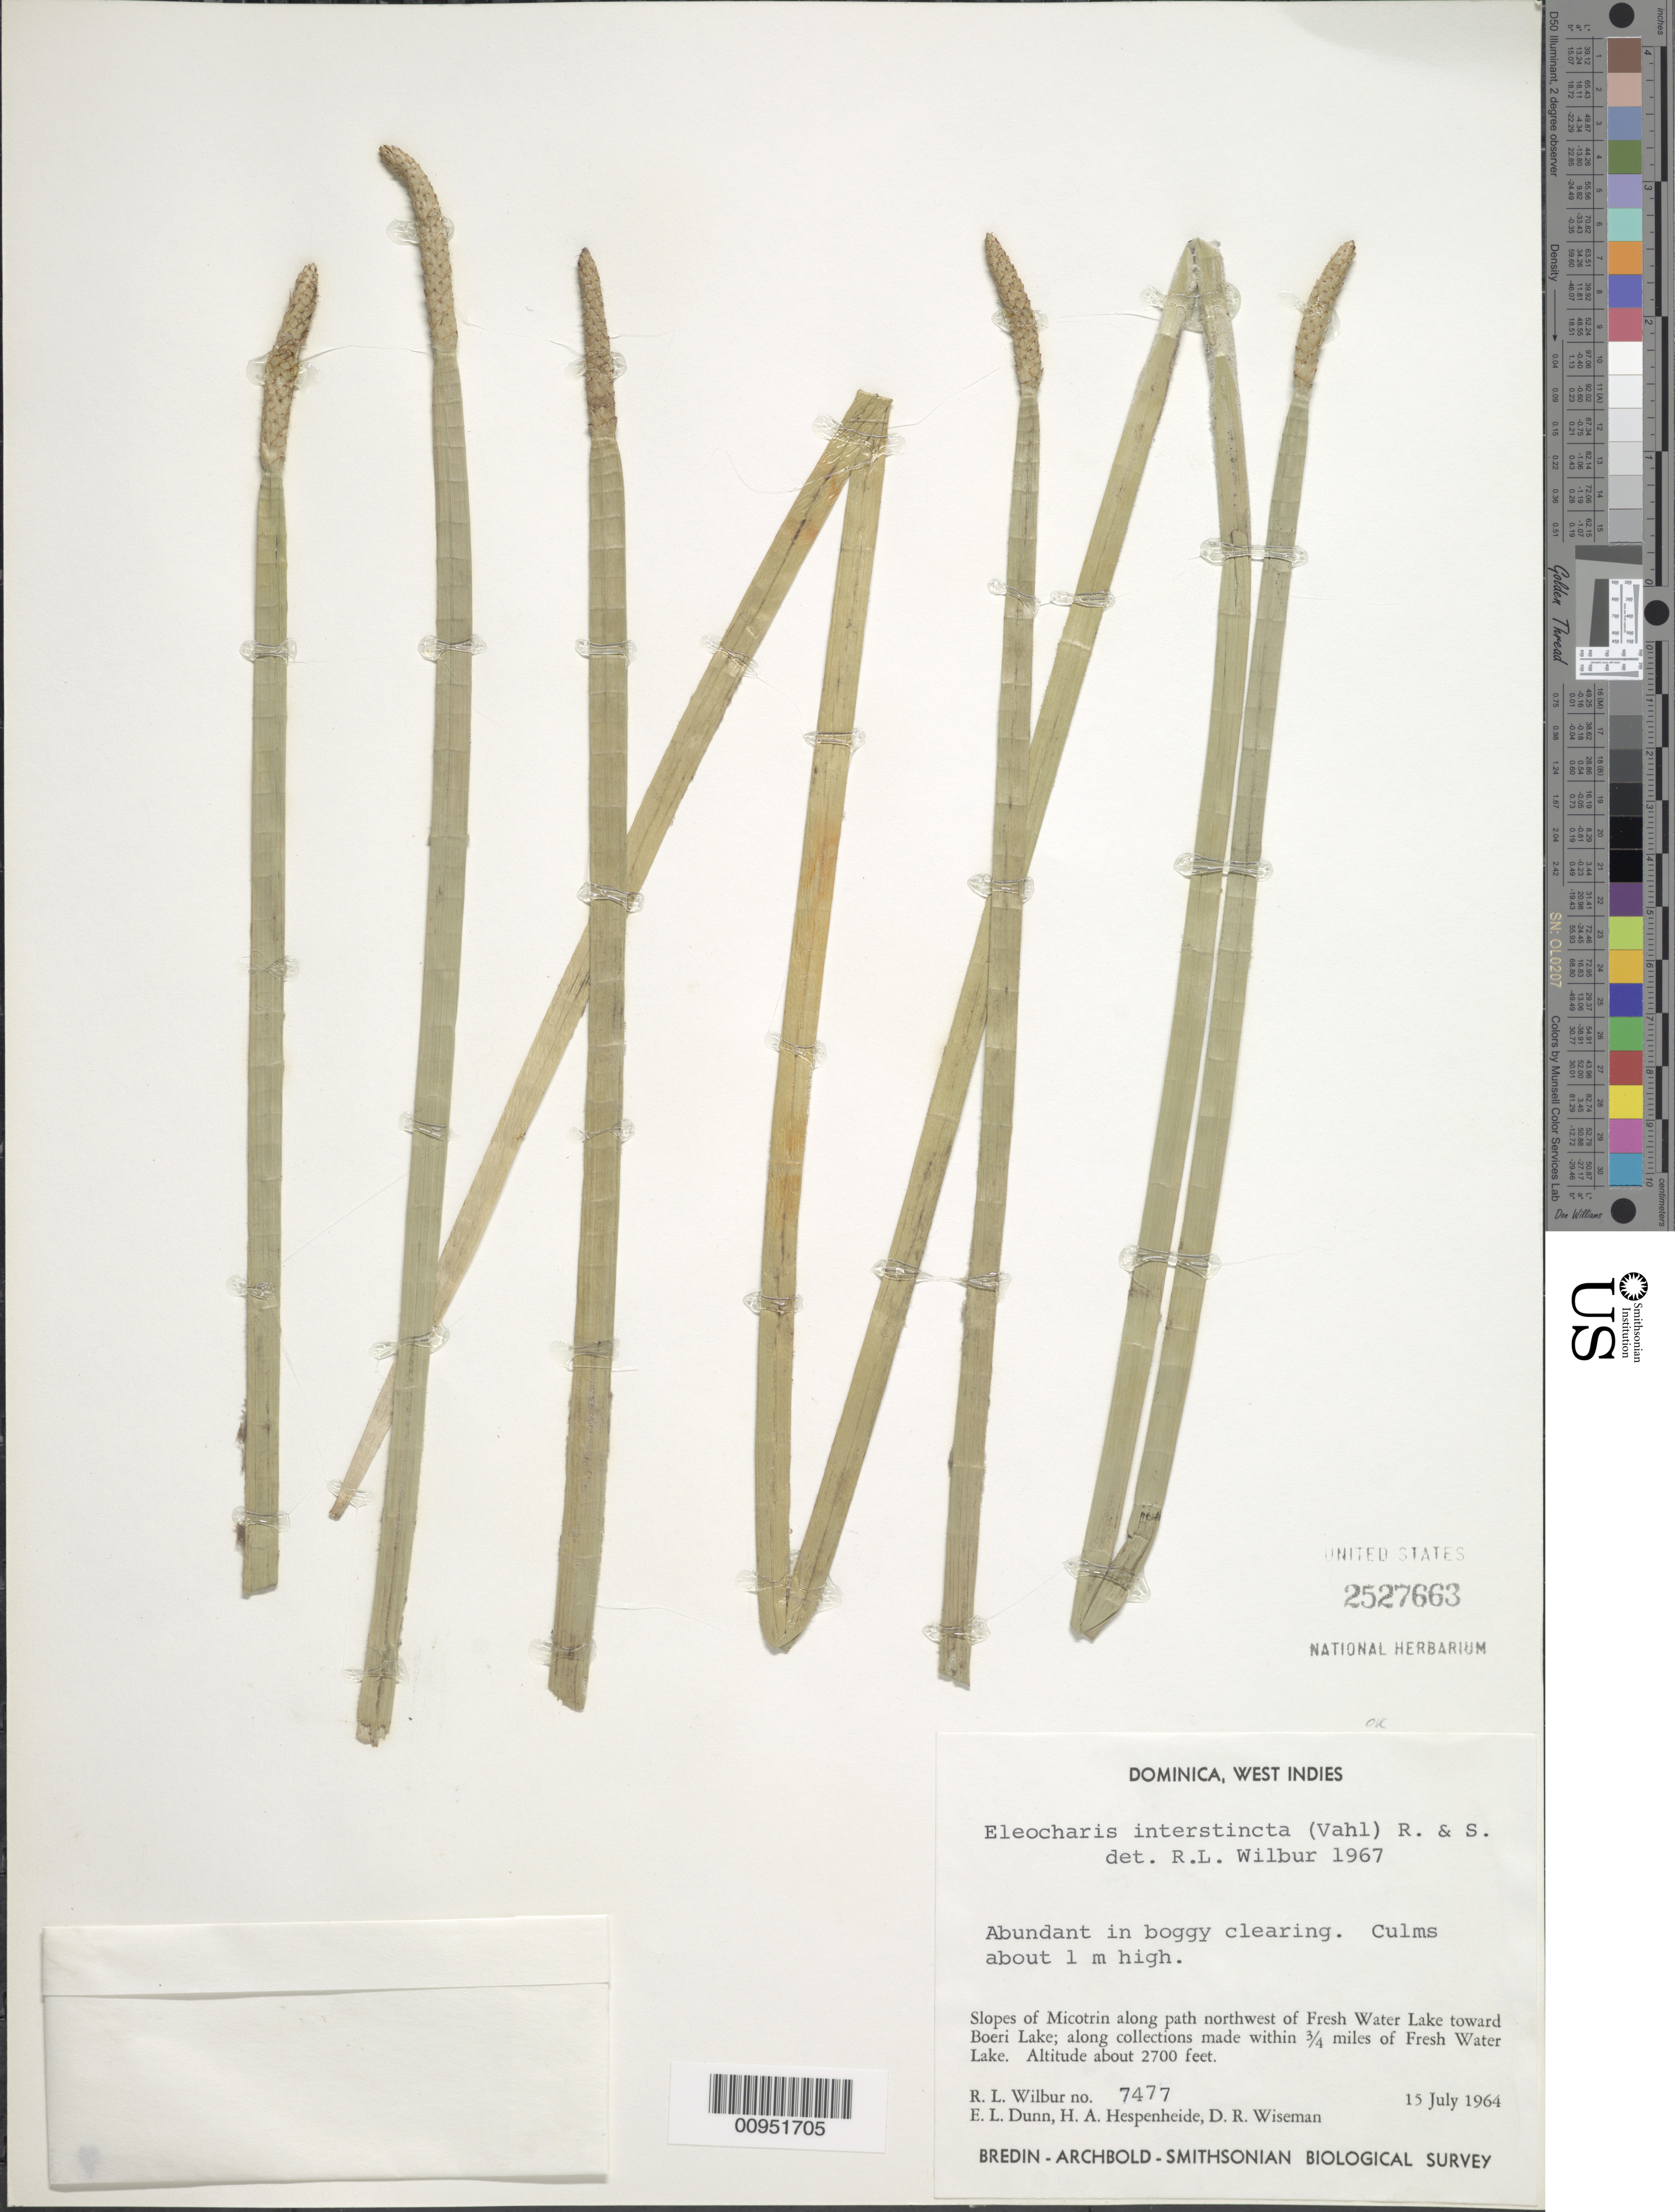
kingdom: Plantae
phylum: Tracheophyta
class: Liliopsida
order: Poales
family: Cyperaceae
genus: Eleocharis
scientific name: Eleocharis interstincta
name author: (Vahl) Roem. & Schult.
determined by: Wilbur, R. L.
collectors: R. L. Wilbur, E. Dunn, H. A. Hespenheide & D. R. Wiseman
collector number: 7477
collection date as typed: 15 Jul 1964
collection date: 1964-07-15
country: Dominica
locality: Boggy clearing on slopes of Micotrin, along path northwest of Fresh Water lake toward Boeri lake; along collections made within 3/4 miles of Fresh Water Lake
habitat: In boggy clearing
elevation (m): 823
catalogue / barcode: US 2527663